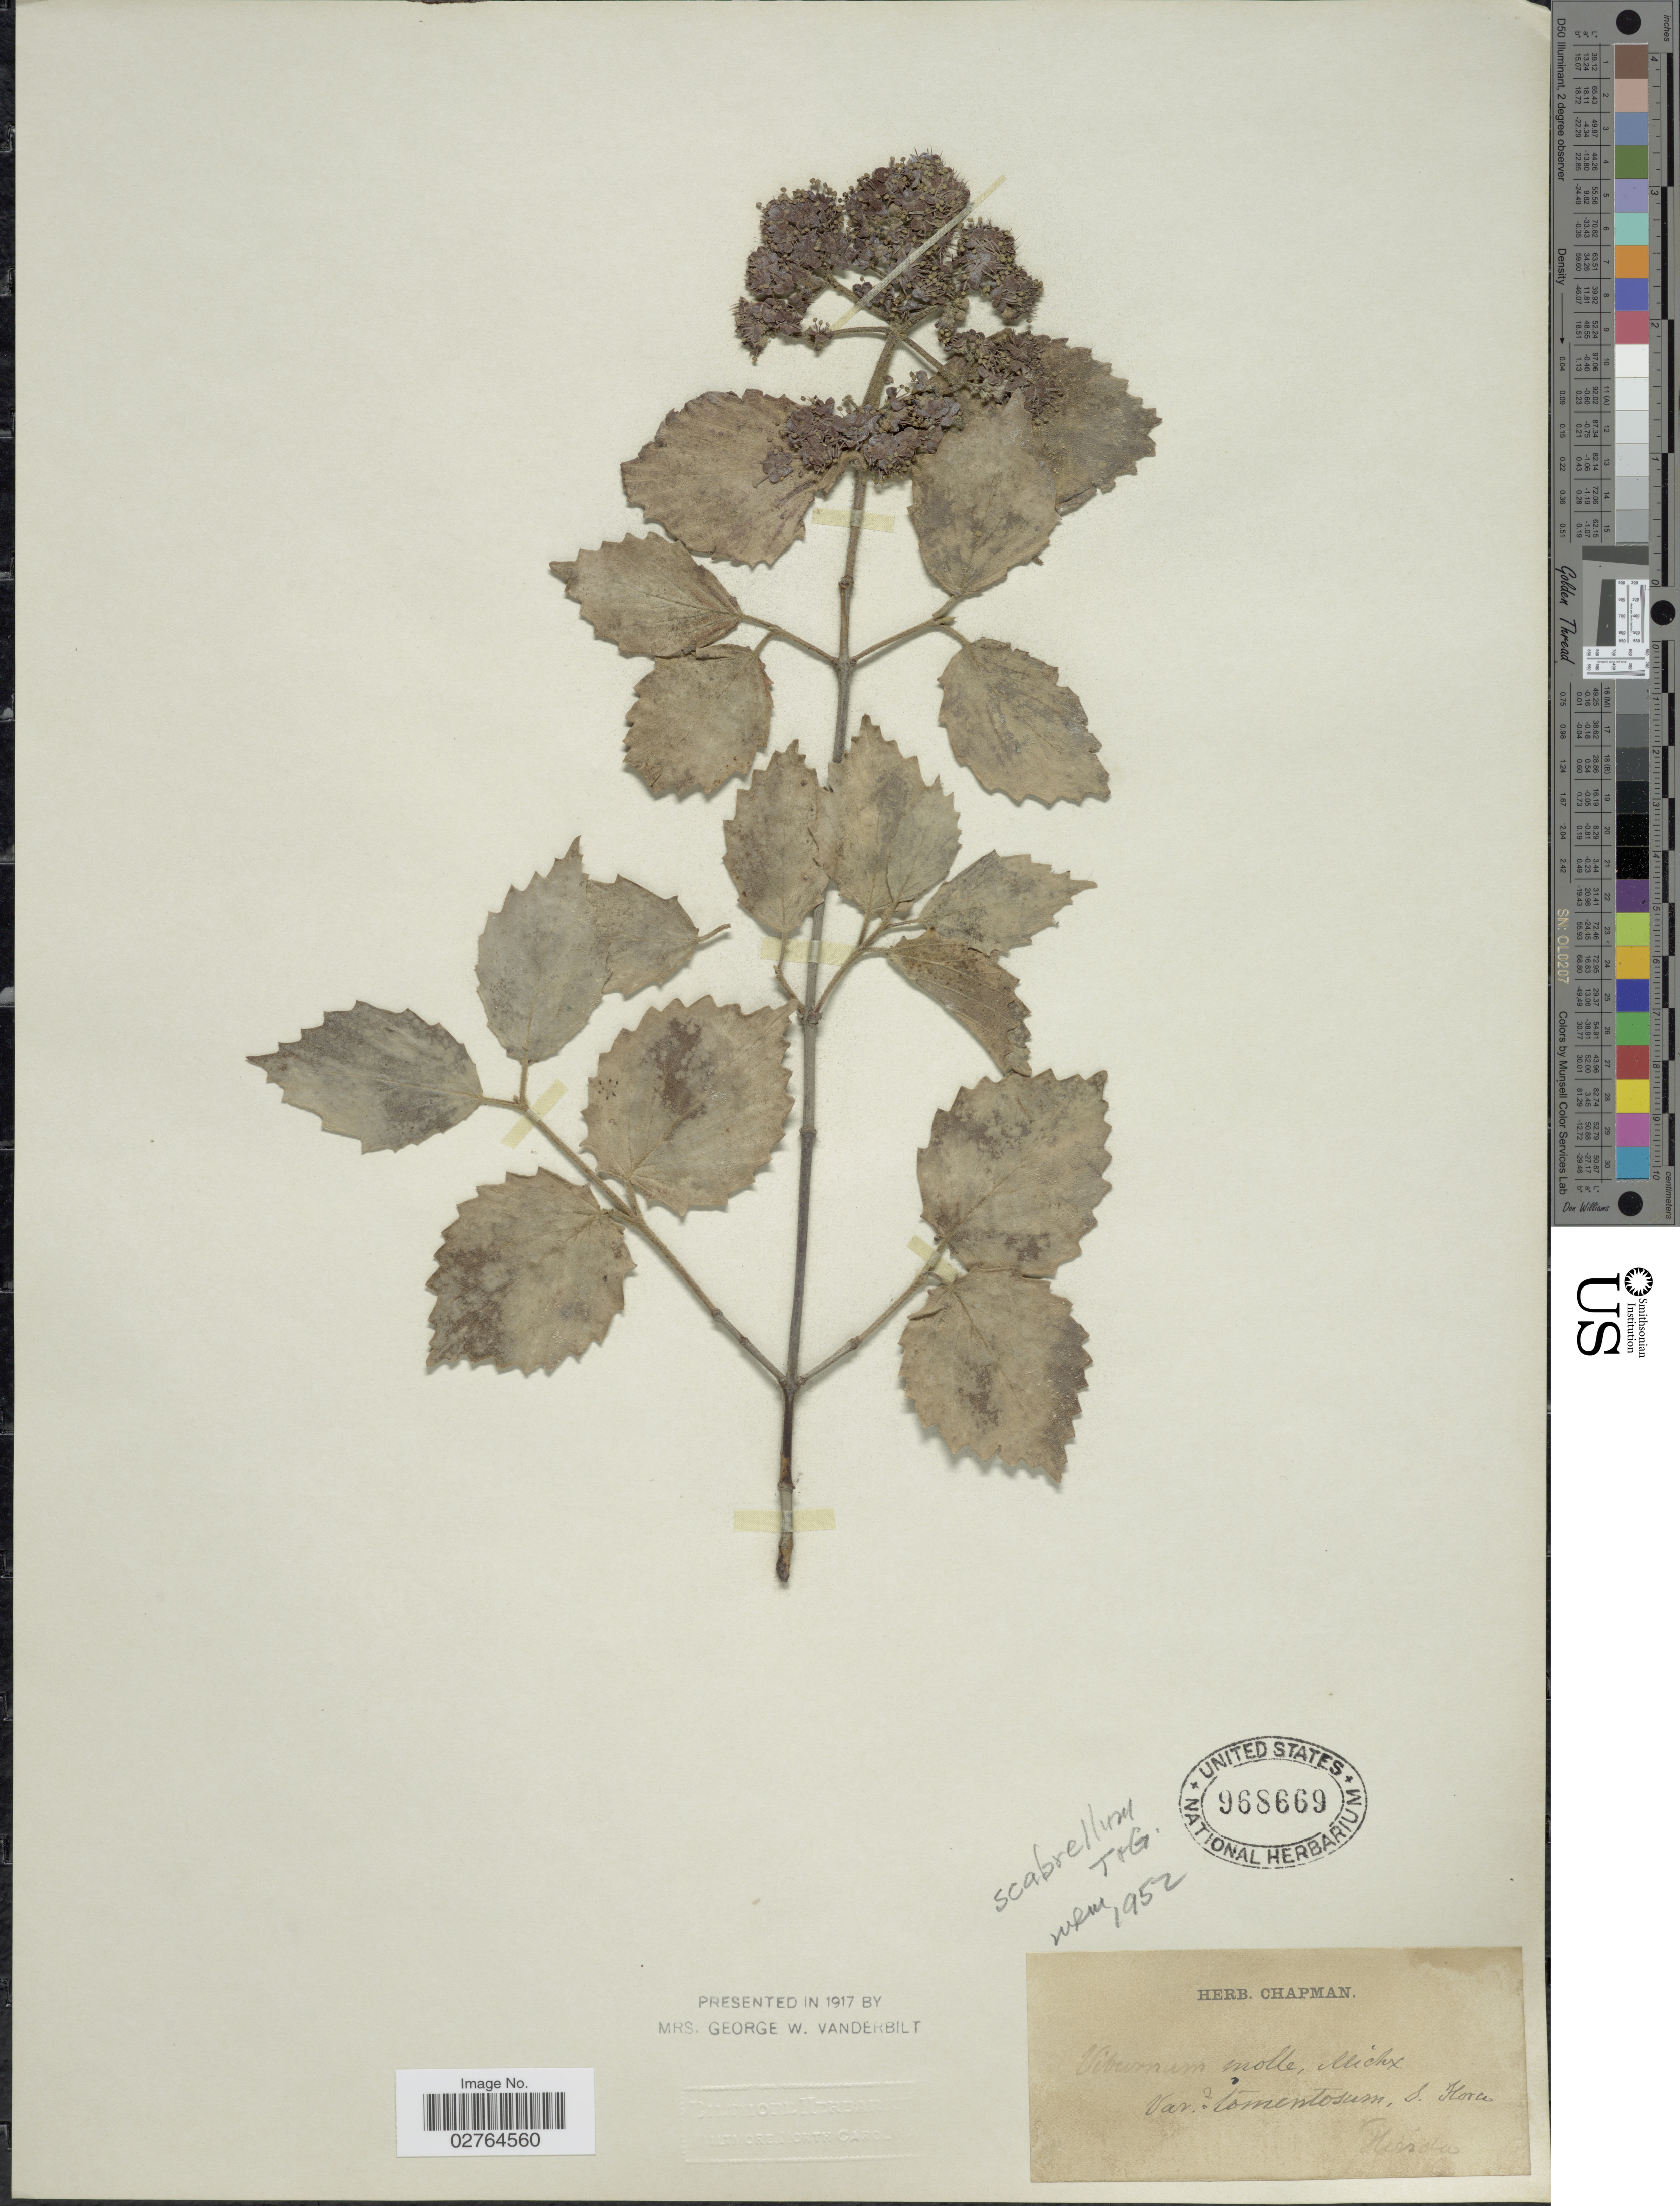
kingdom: Plantae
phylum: Tracheophyta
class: Magnoliopsida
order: Dipsacales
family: Viburnaceae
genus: Viburnum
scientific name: Viburnum scabrellum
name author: (Torr. & A. Gray) Chapm.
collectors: ex herb. Chapman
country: United States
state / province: Florida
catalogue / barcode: US 968669